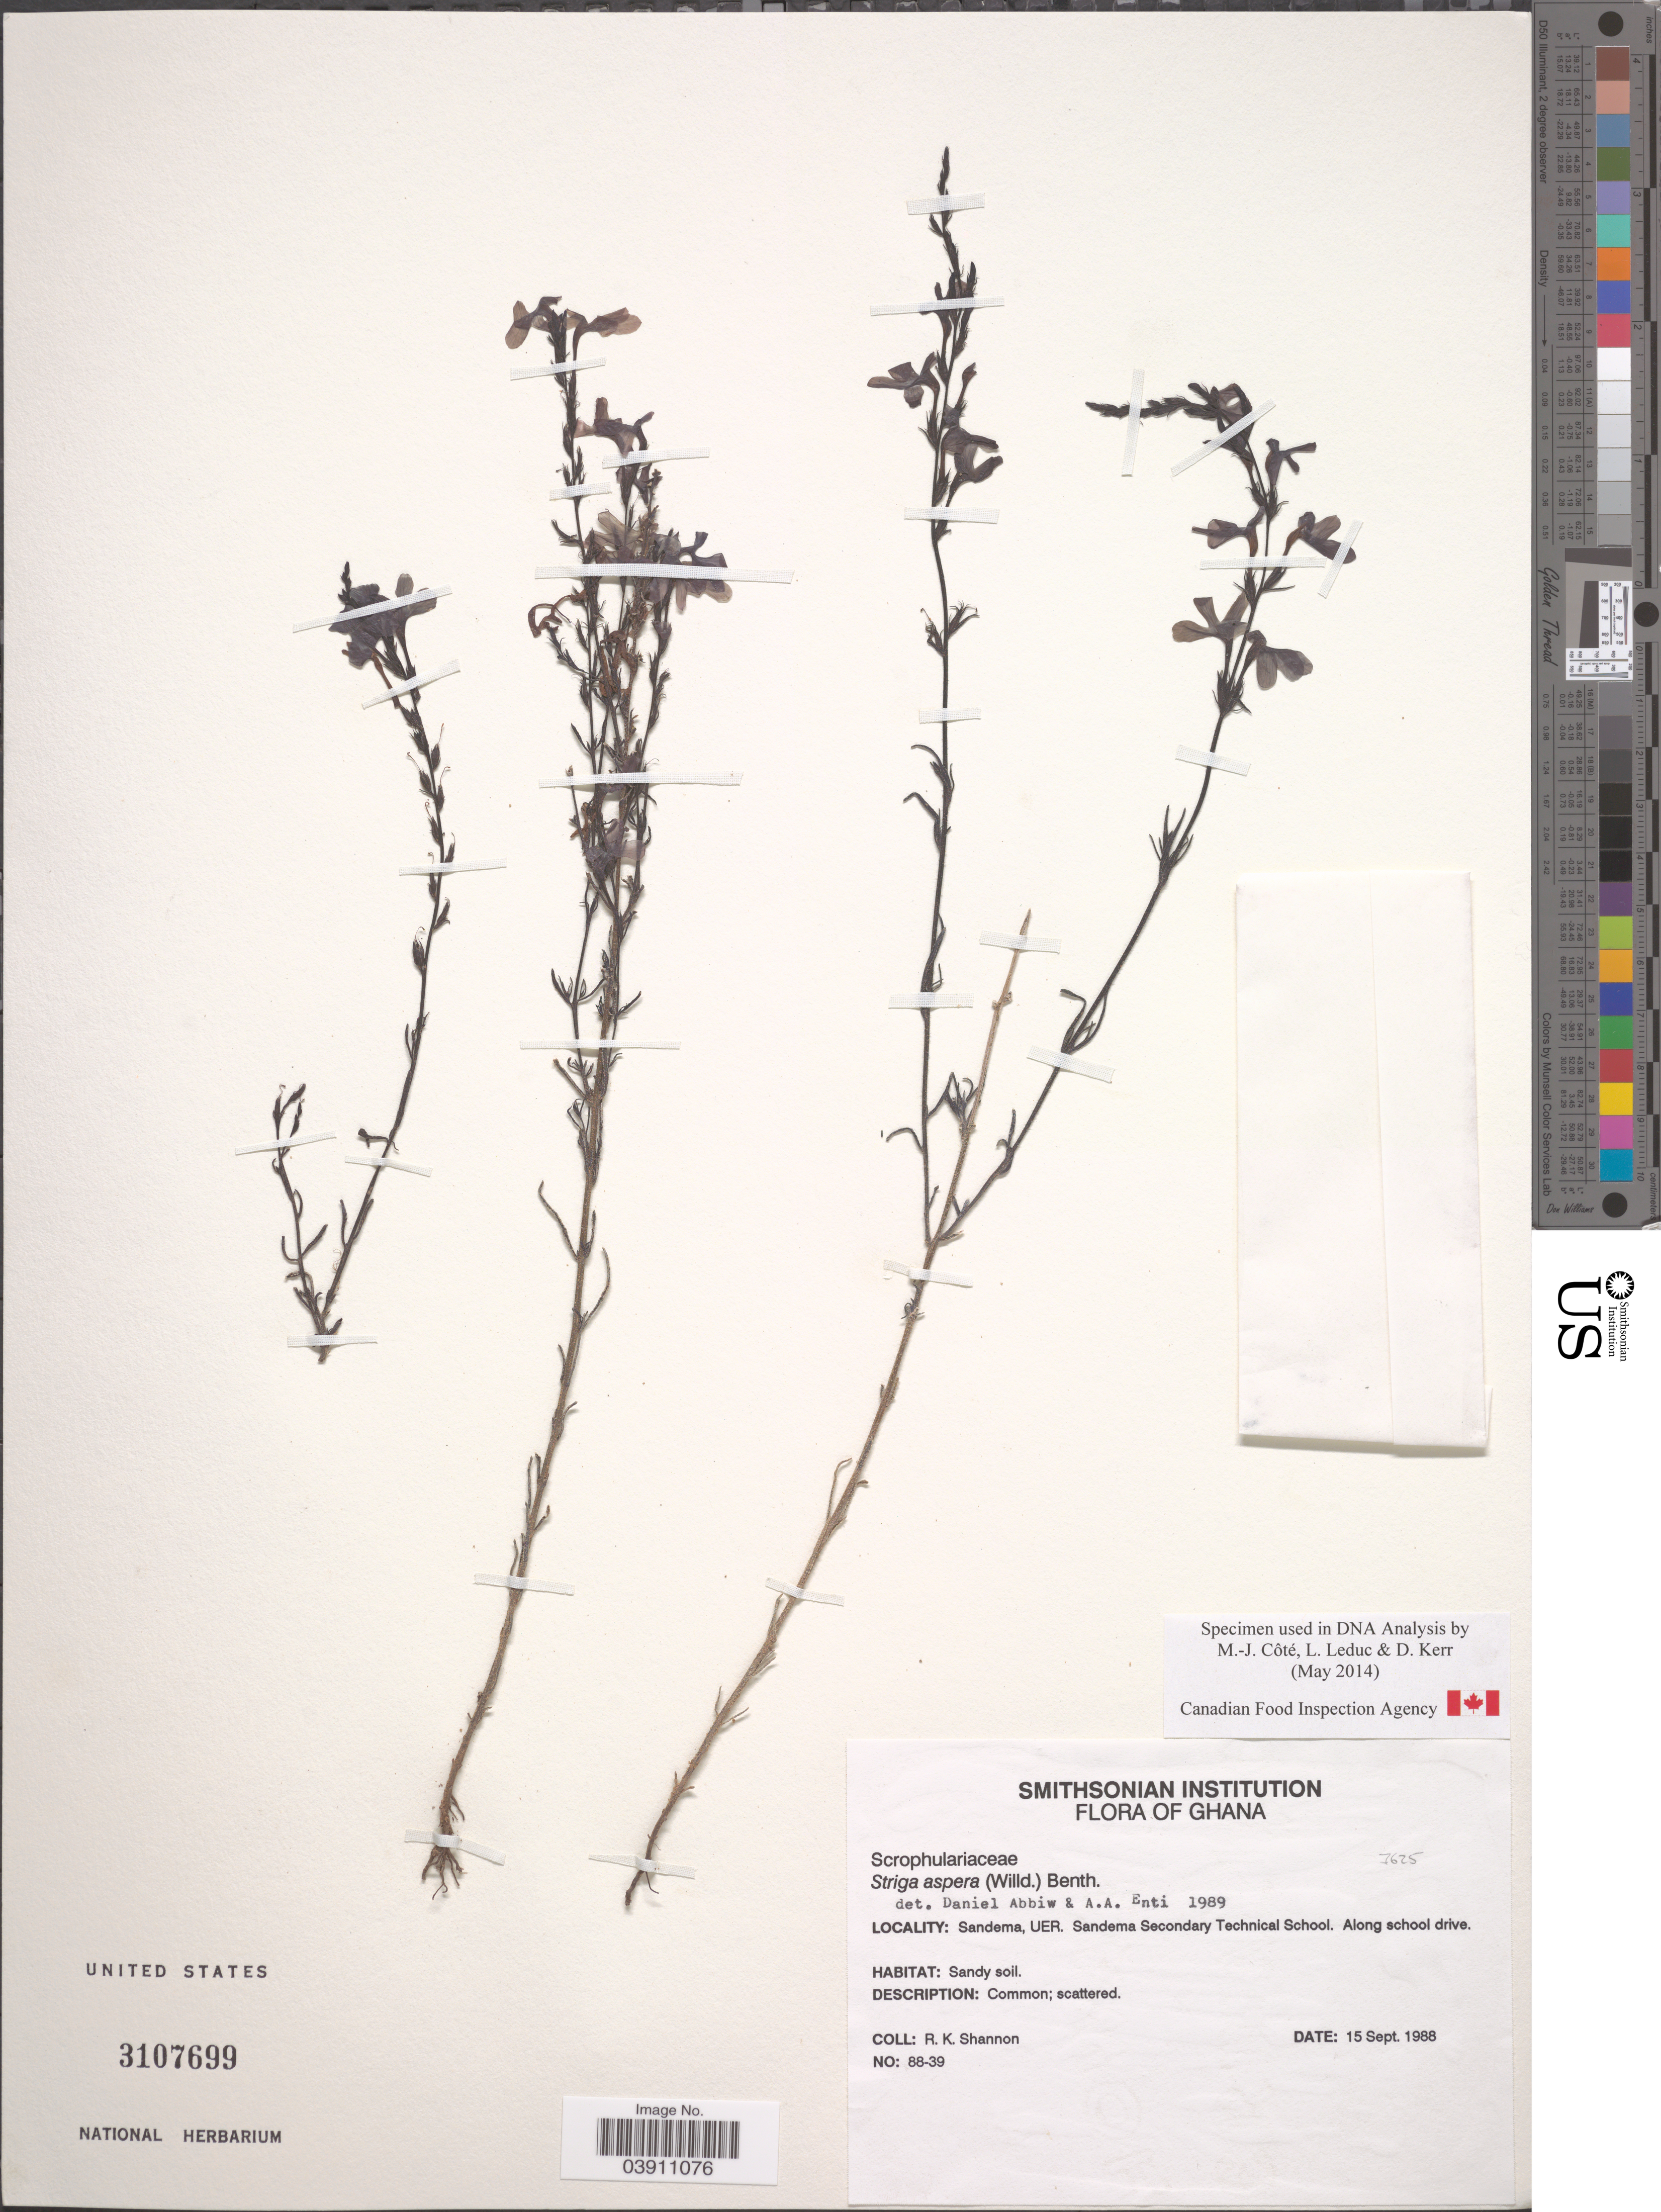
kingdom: Plantae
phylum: Tracheophyta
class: Magnoliopsida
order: Lamiales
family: Orobanchaceae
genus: Striga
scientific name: Striga aspera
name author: Benth.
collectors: R. Shannon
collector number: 88-39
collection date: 1988-09-15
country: Ghana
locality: Sandema, UER, Sandema Secondary Technical School.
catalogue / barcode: US 3107699